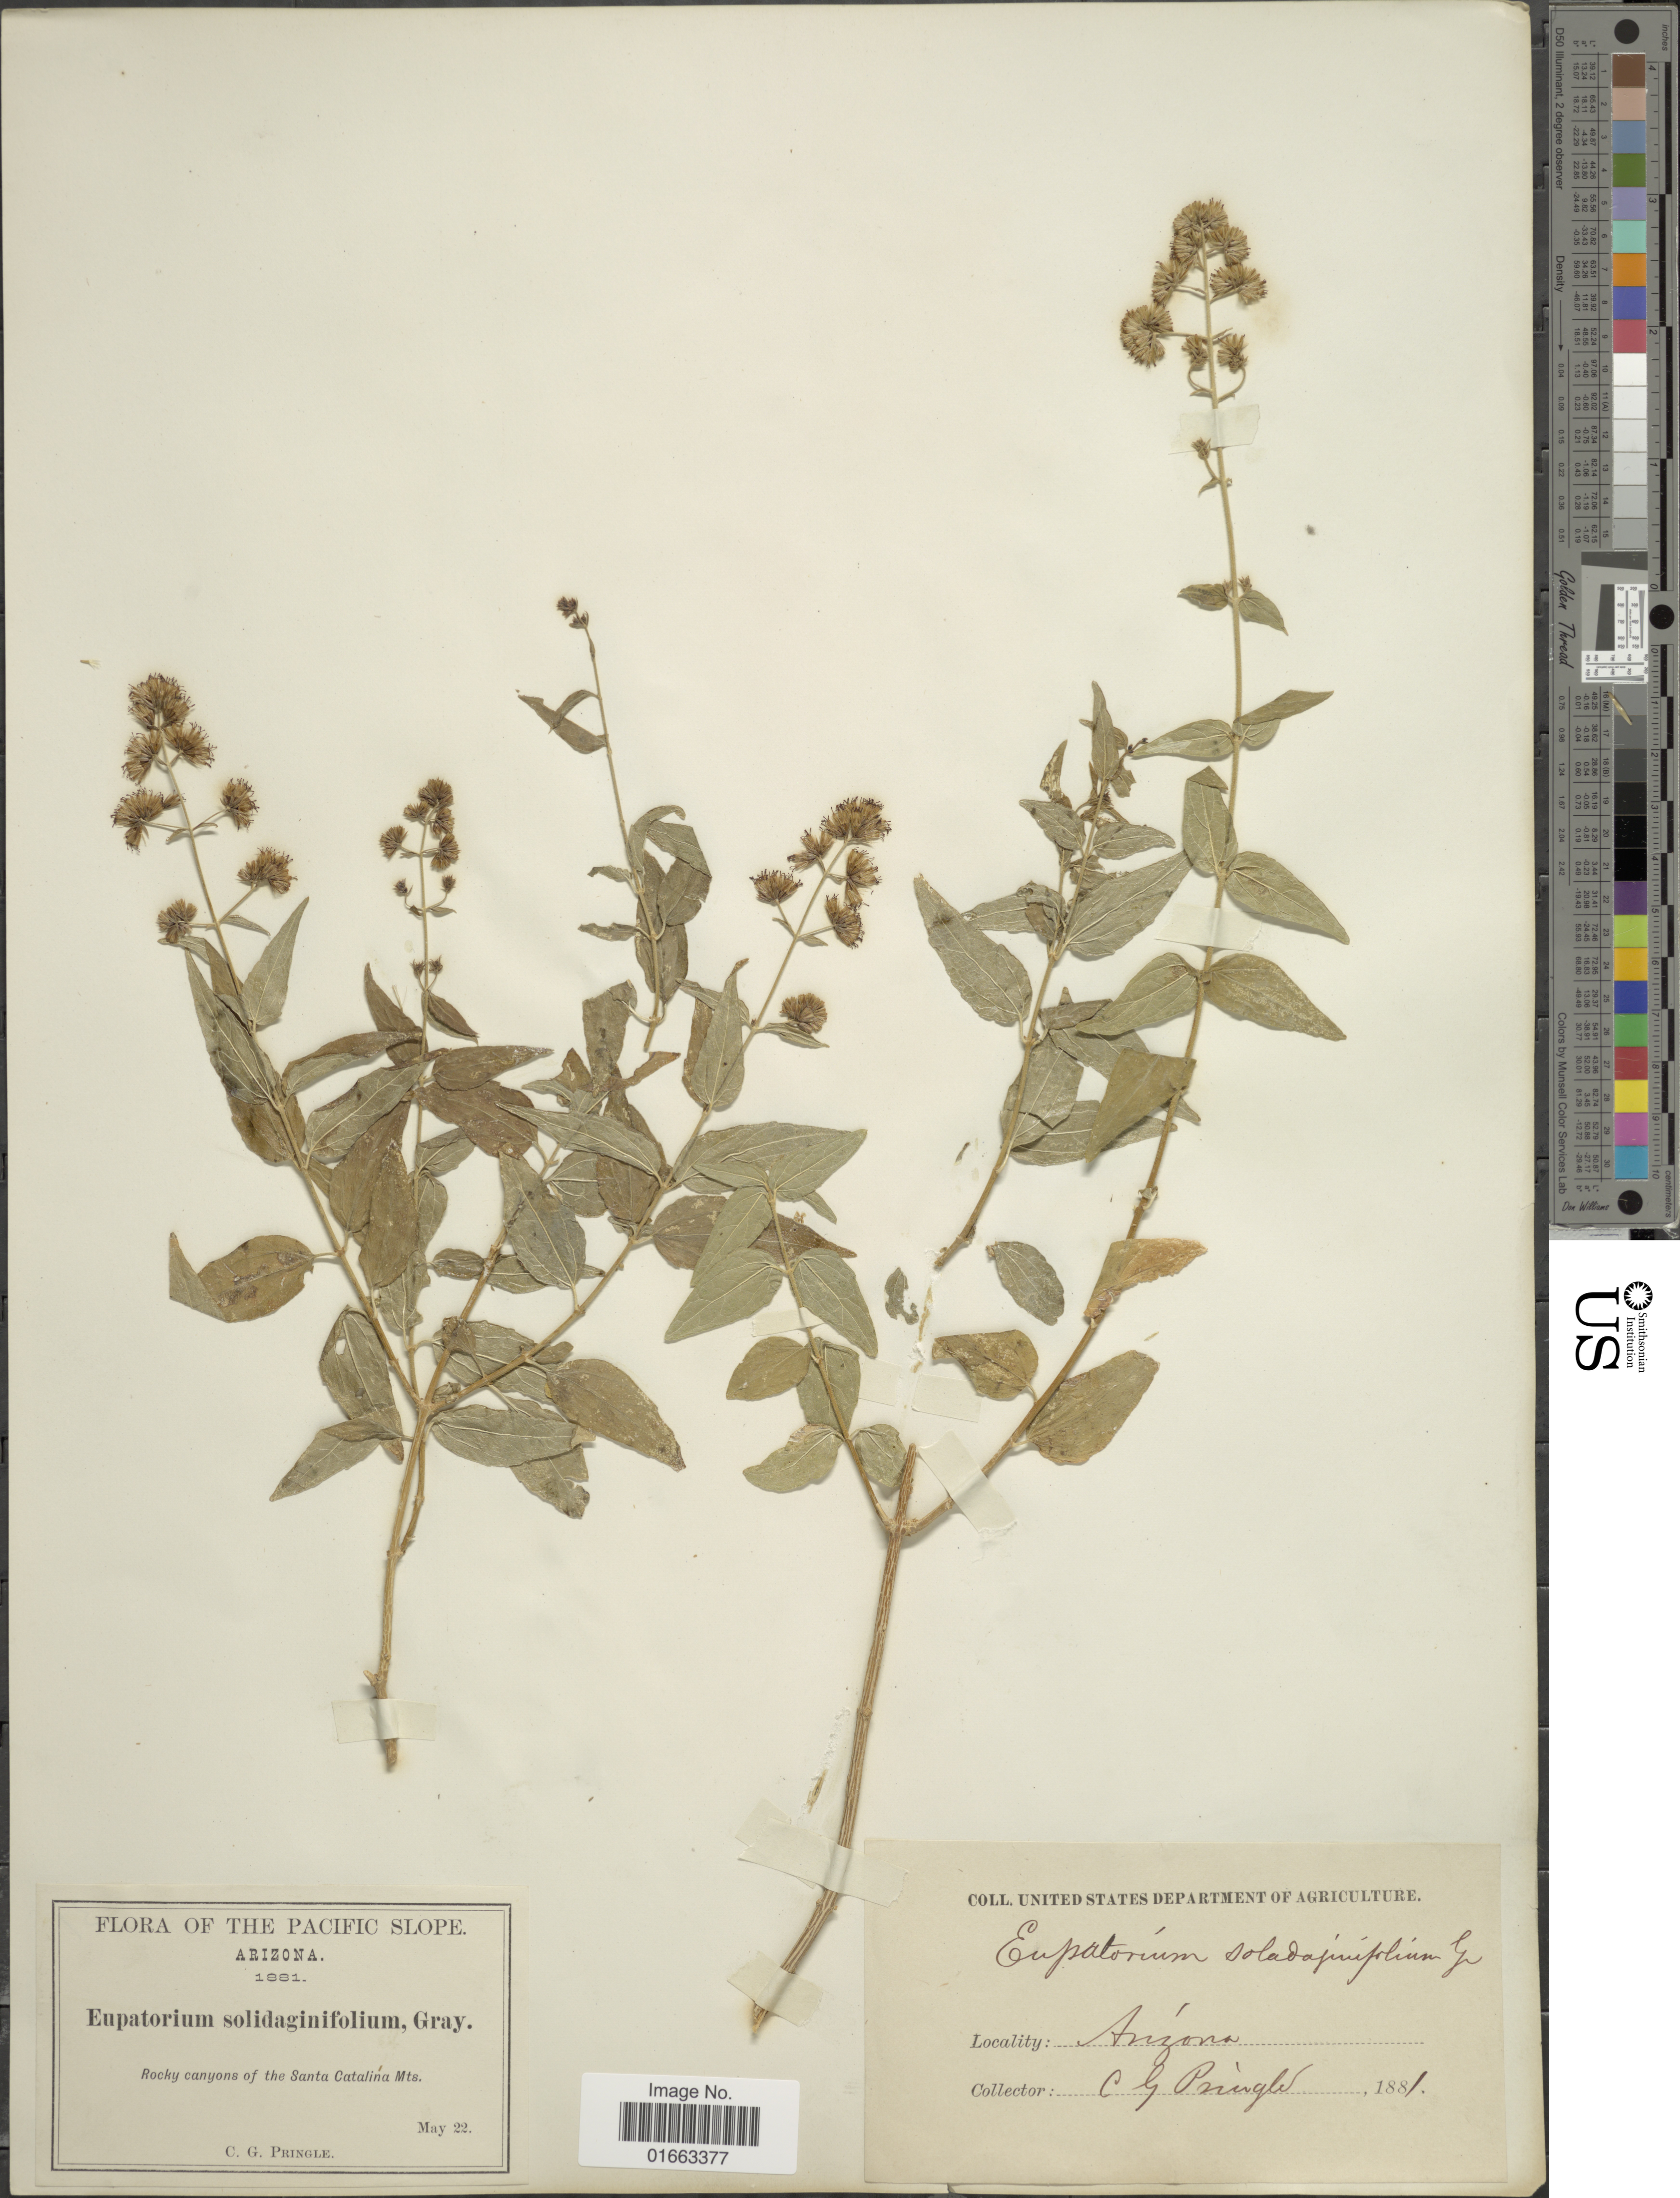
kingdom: Plantae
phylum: Tracheophyta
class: Magnoliopsida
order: Asterales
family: Asteraceae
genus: Koanophyllon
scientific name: Koanophyllon solidaginifolium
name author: (A. Gray) R.M. King & H. Rob.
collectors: C. G. Pringle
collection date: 1881-05-22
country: United States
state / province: Arizona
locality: Pacific Slope, Rocky canyons of the Santa Catalina Mts.